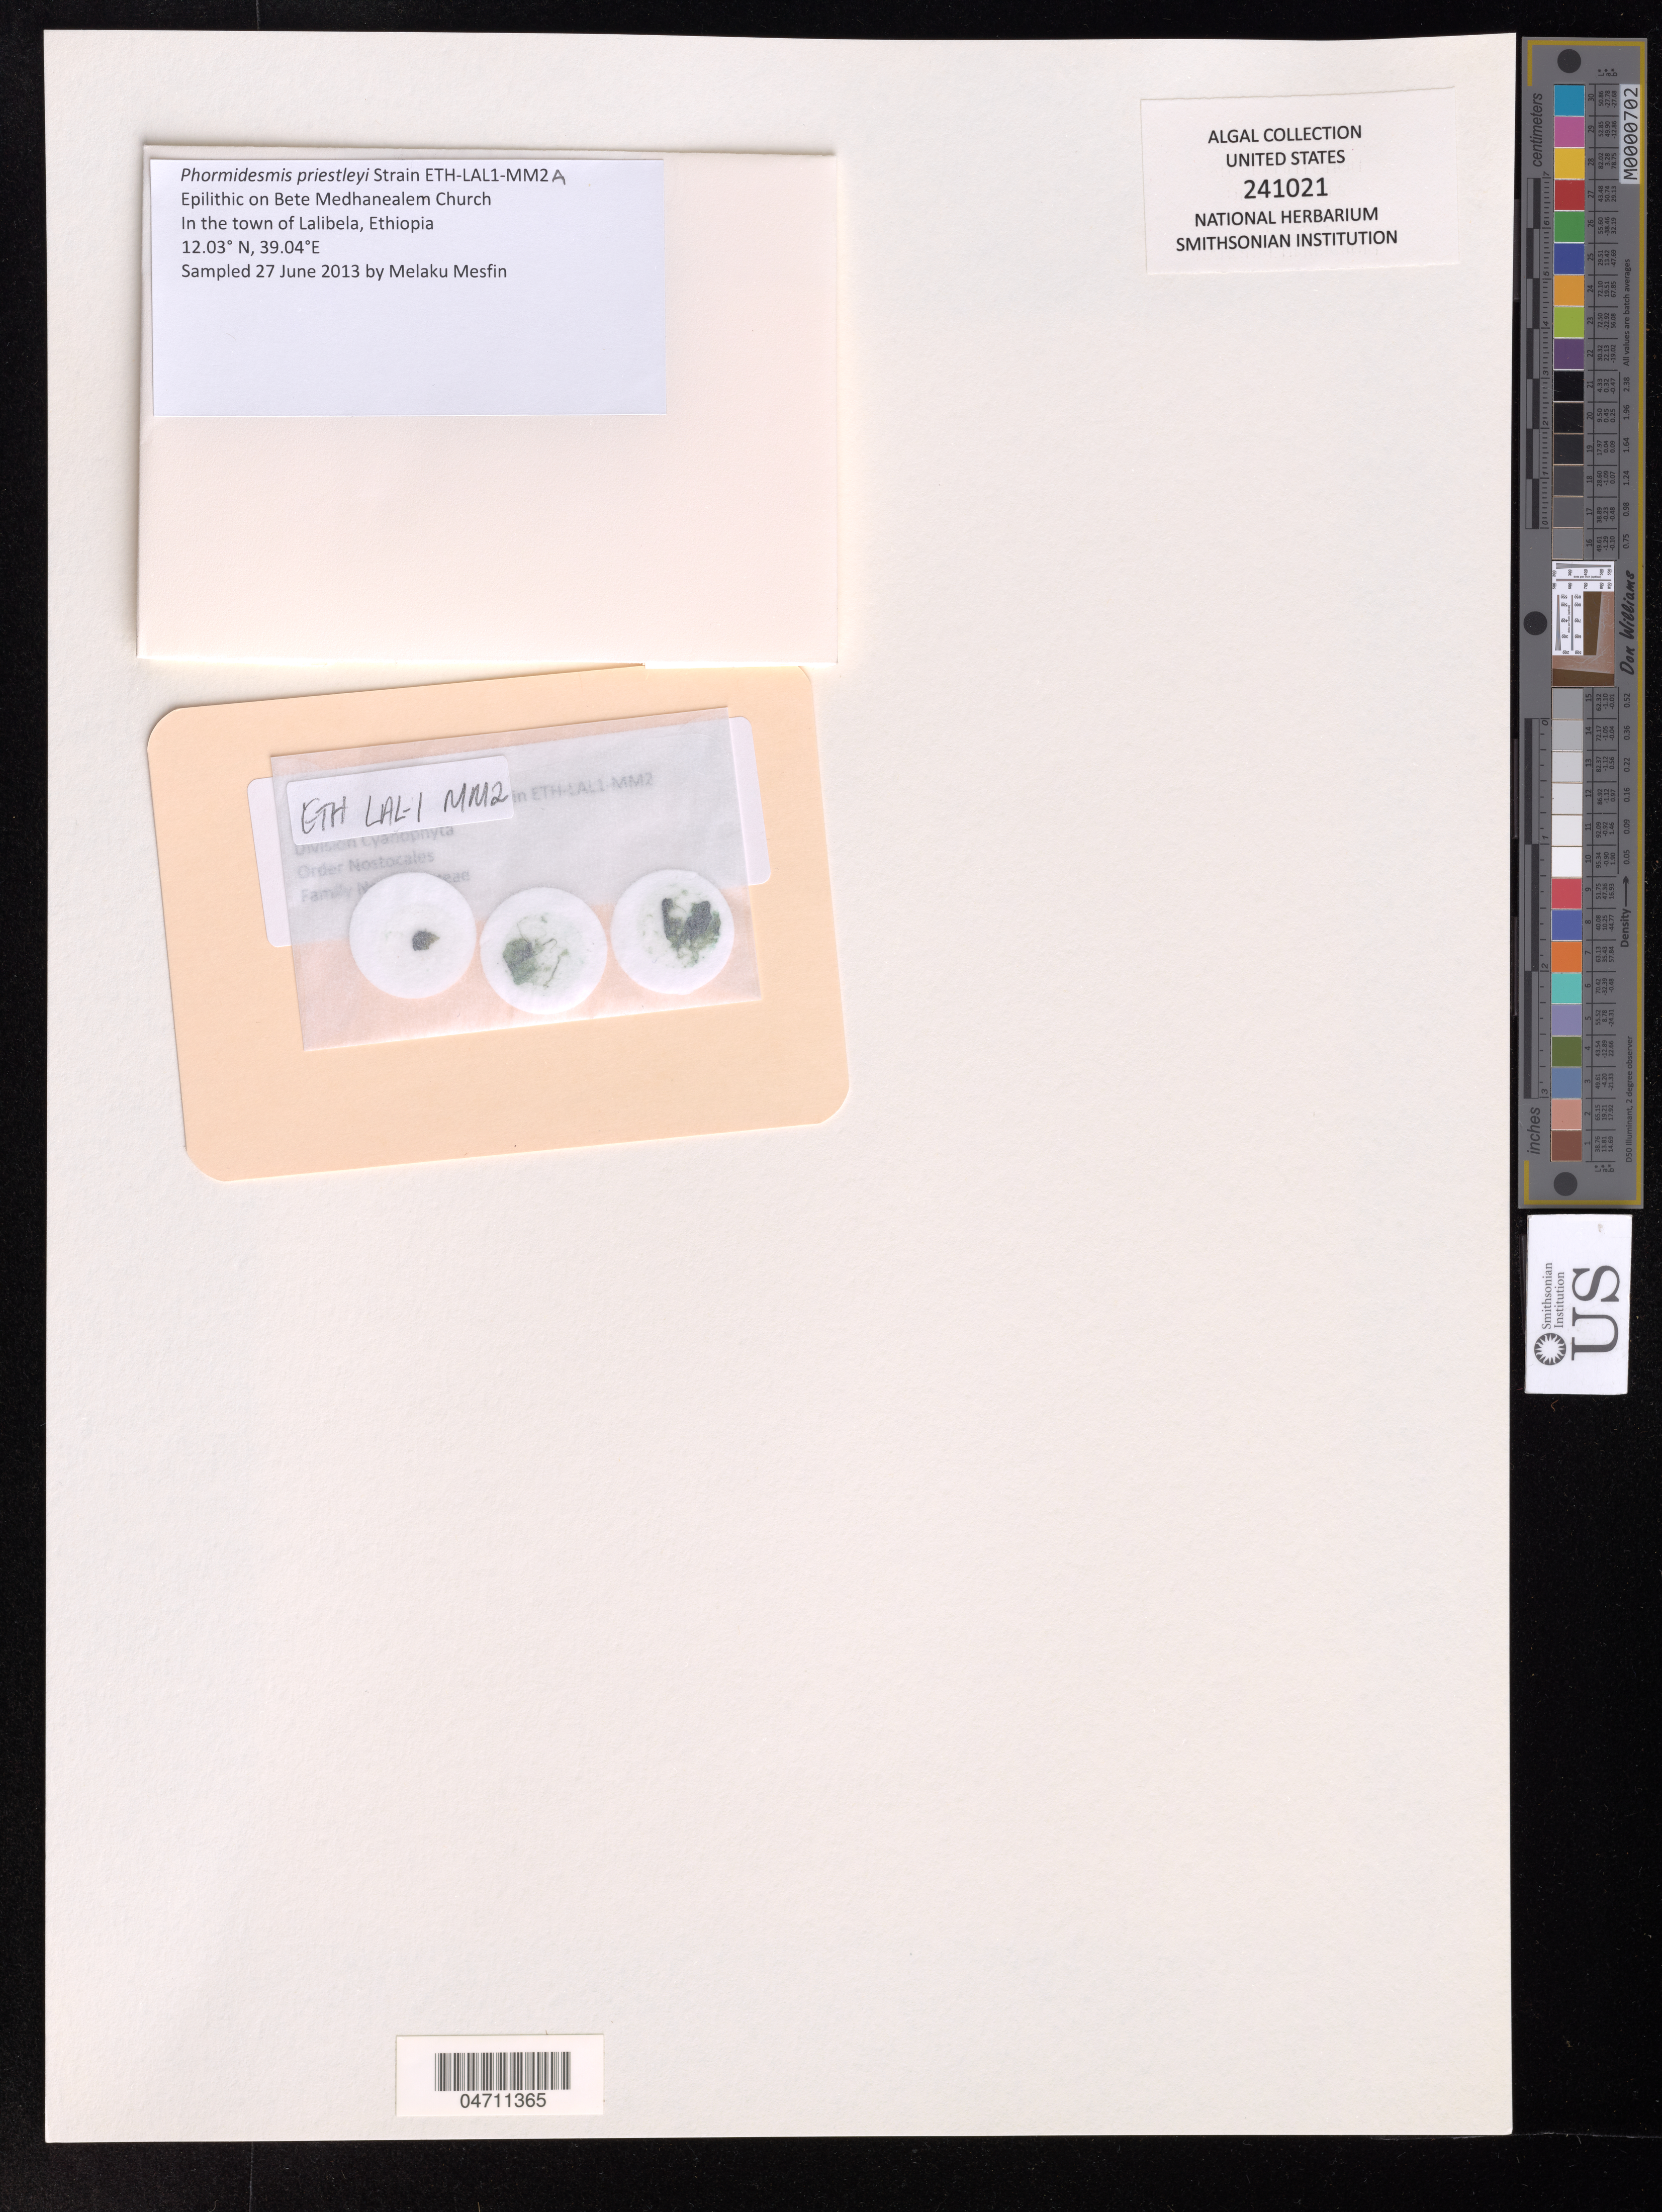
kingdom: Bacteria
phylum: Cyanobacteria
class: Cyanobacteriia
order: Phormidesmiales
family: Phormidesmiaceae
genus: Phormidesmis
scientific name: Phormidesmis priestleyi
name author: Komarek et al.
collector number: ETH-LAL1-MM2A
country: Ethiopia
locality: On Bete Medhanealem Church, In the town of Lalibela.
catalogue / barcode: US 241021